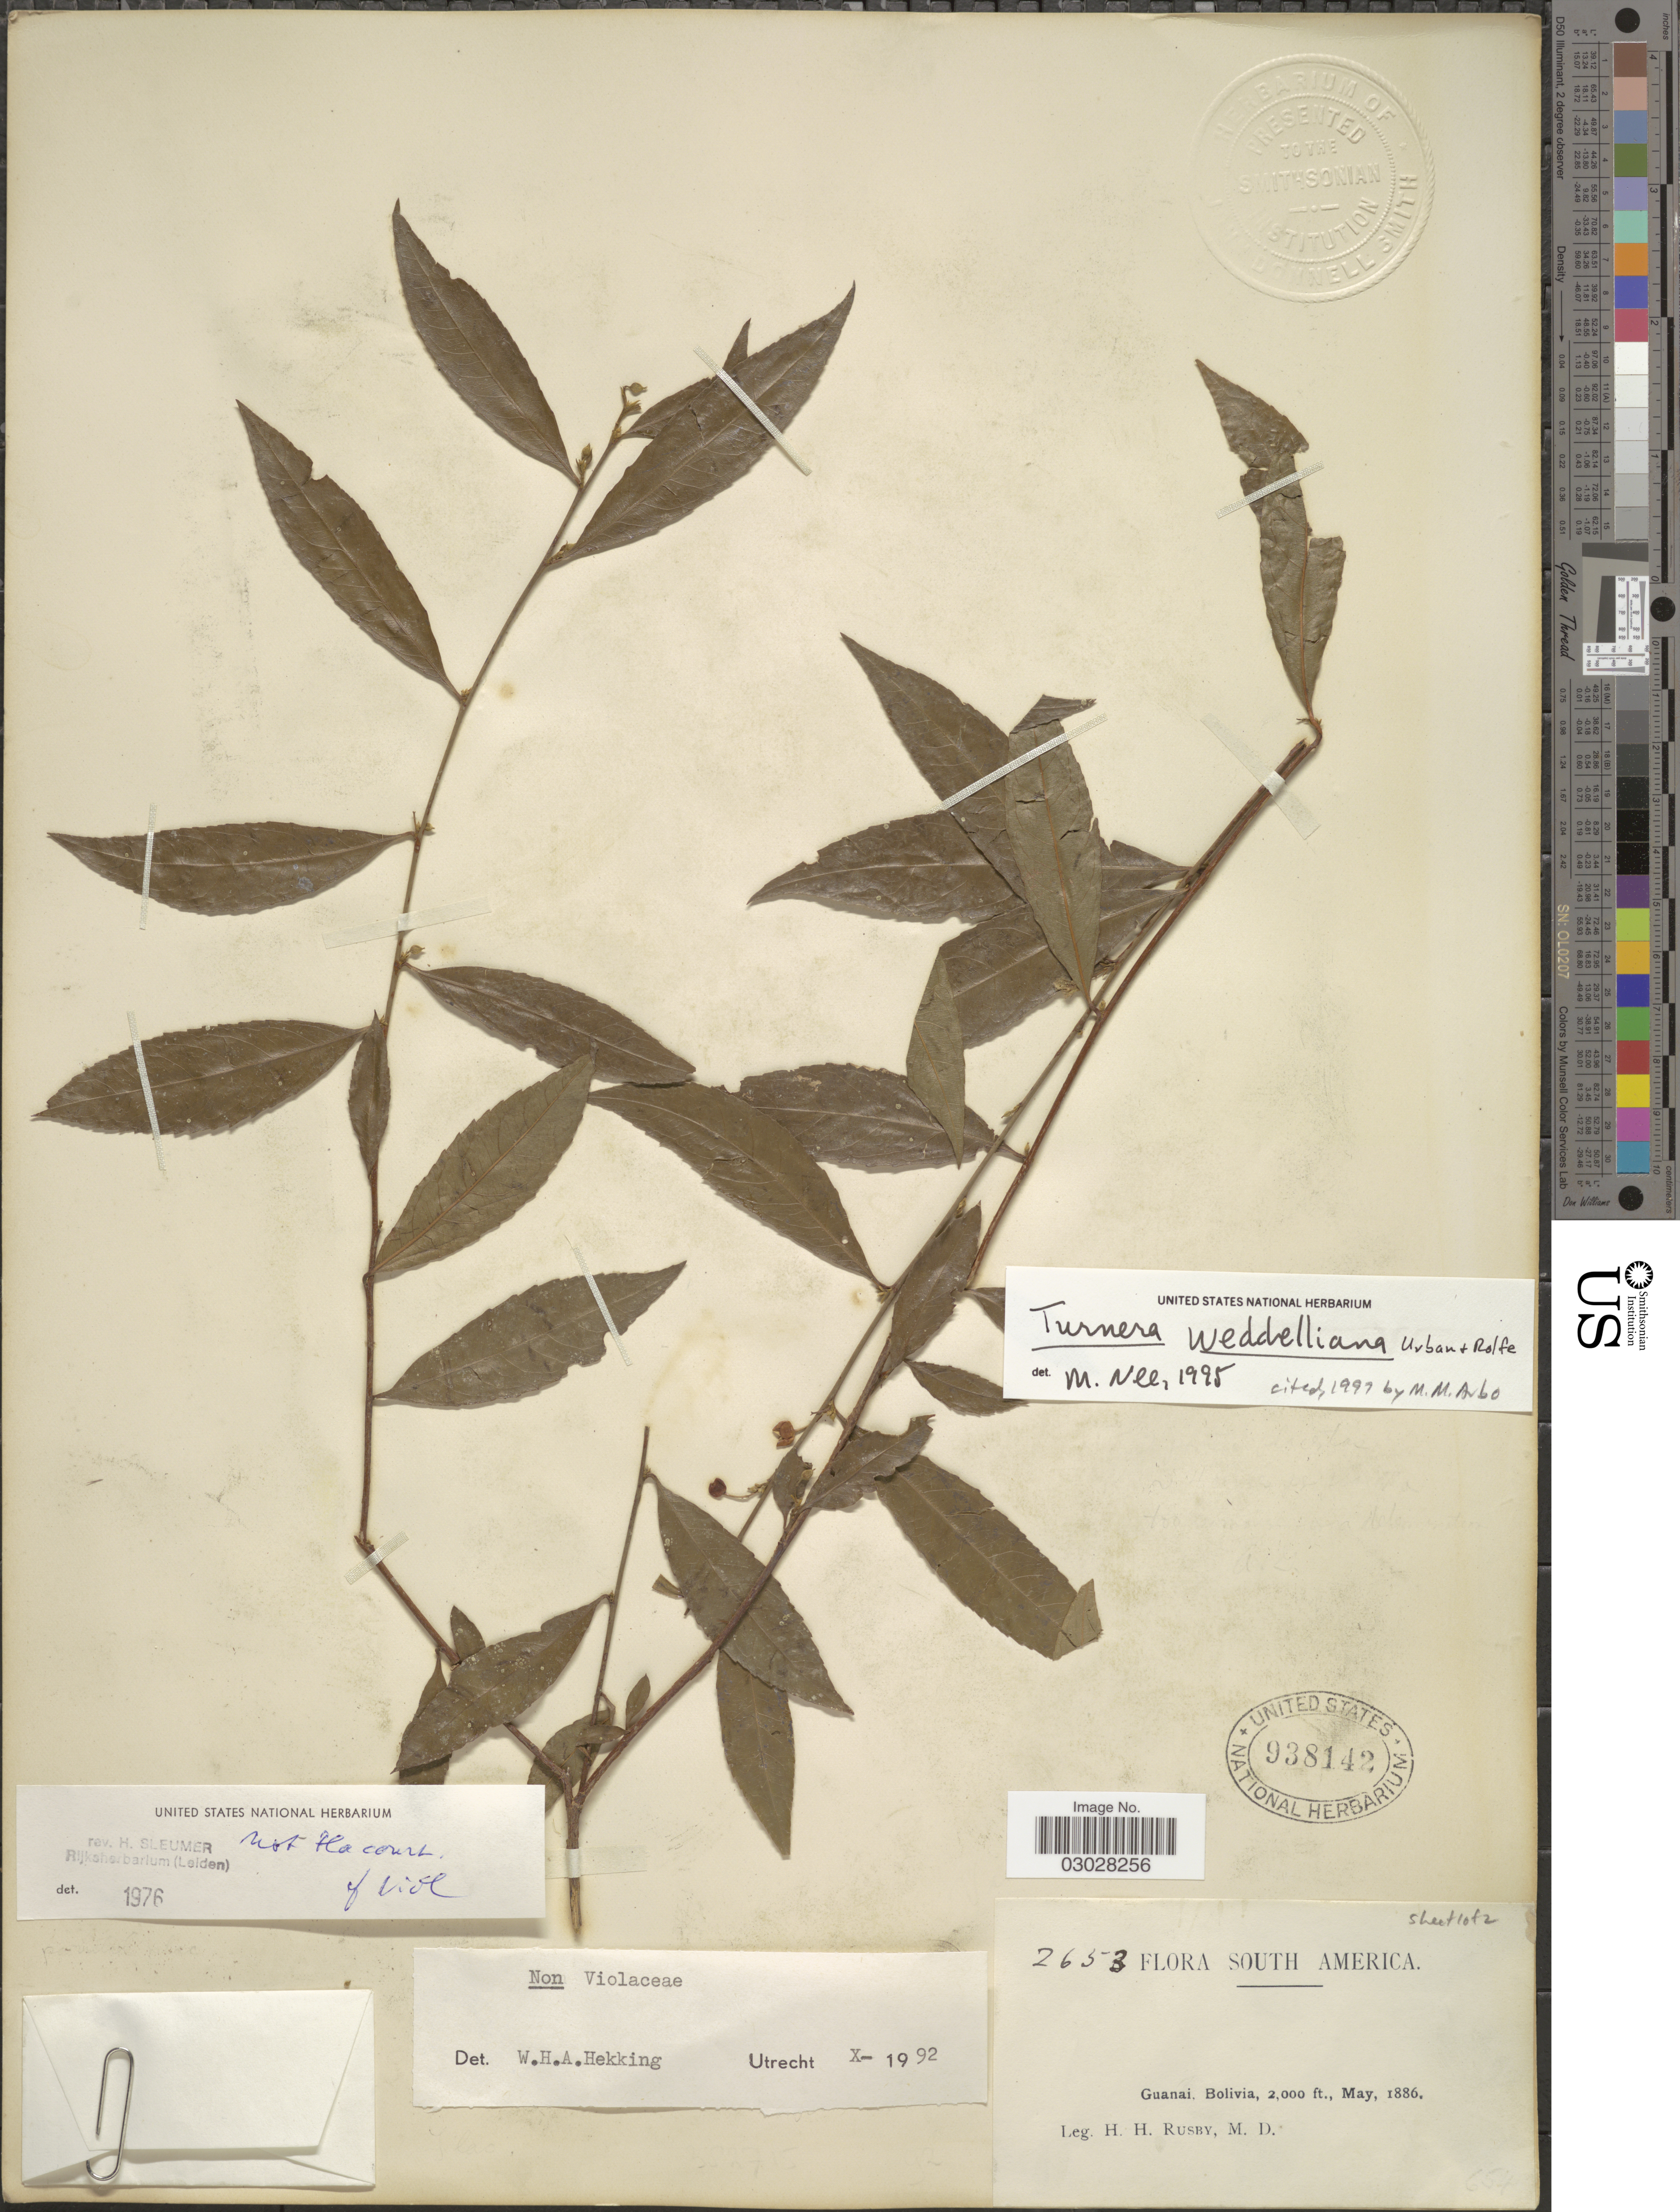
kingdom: Plantae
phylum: Tracheophyta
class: Magnoliopsida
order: Malpighiales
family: Turneraceae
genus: Turnera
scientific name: Turnera weddelliana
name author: Urb. & Rolfe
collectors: H. H. Rusby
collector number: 2653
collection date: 1886-05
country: Bolivia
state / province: La Páz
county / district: Larecaja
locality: Guanay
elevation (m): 610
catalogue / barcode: US 938142